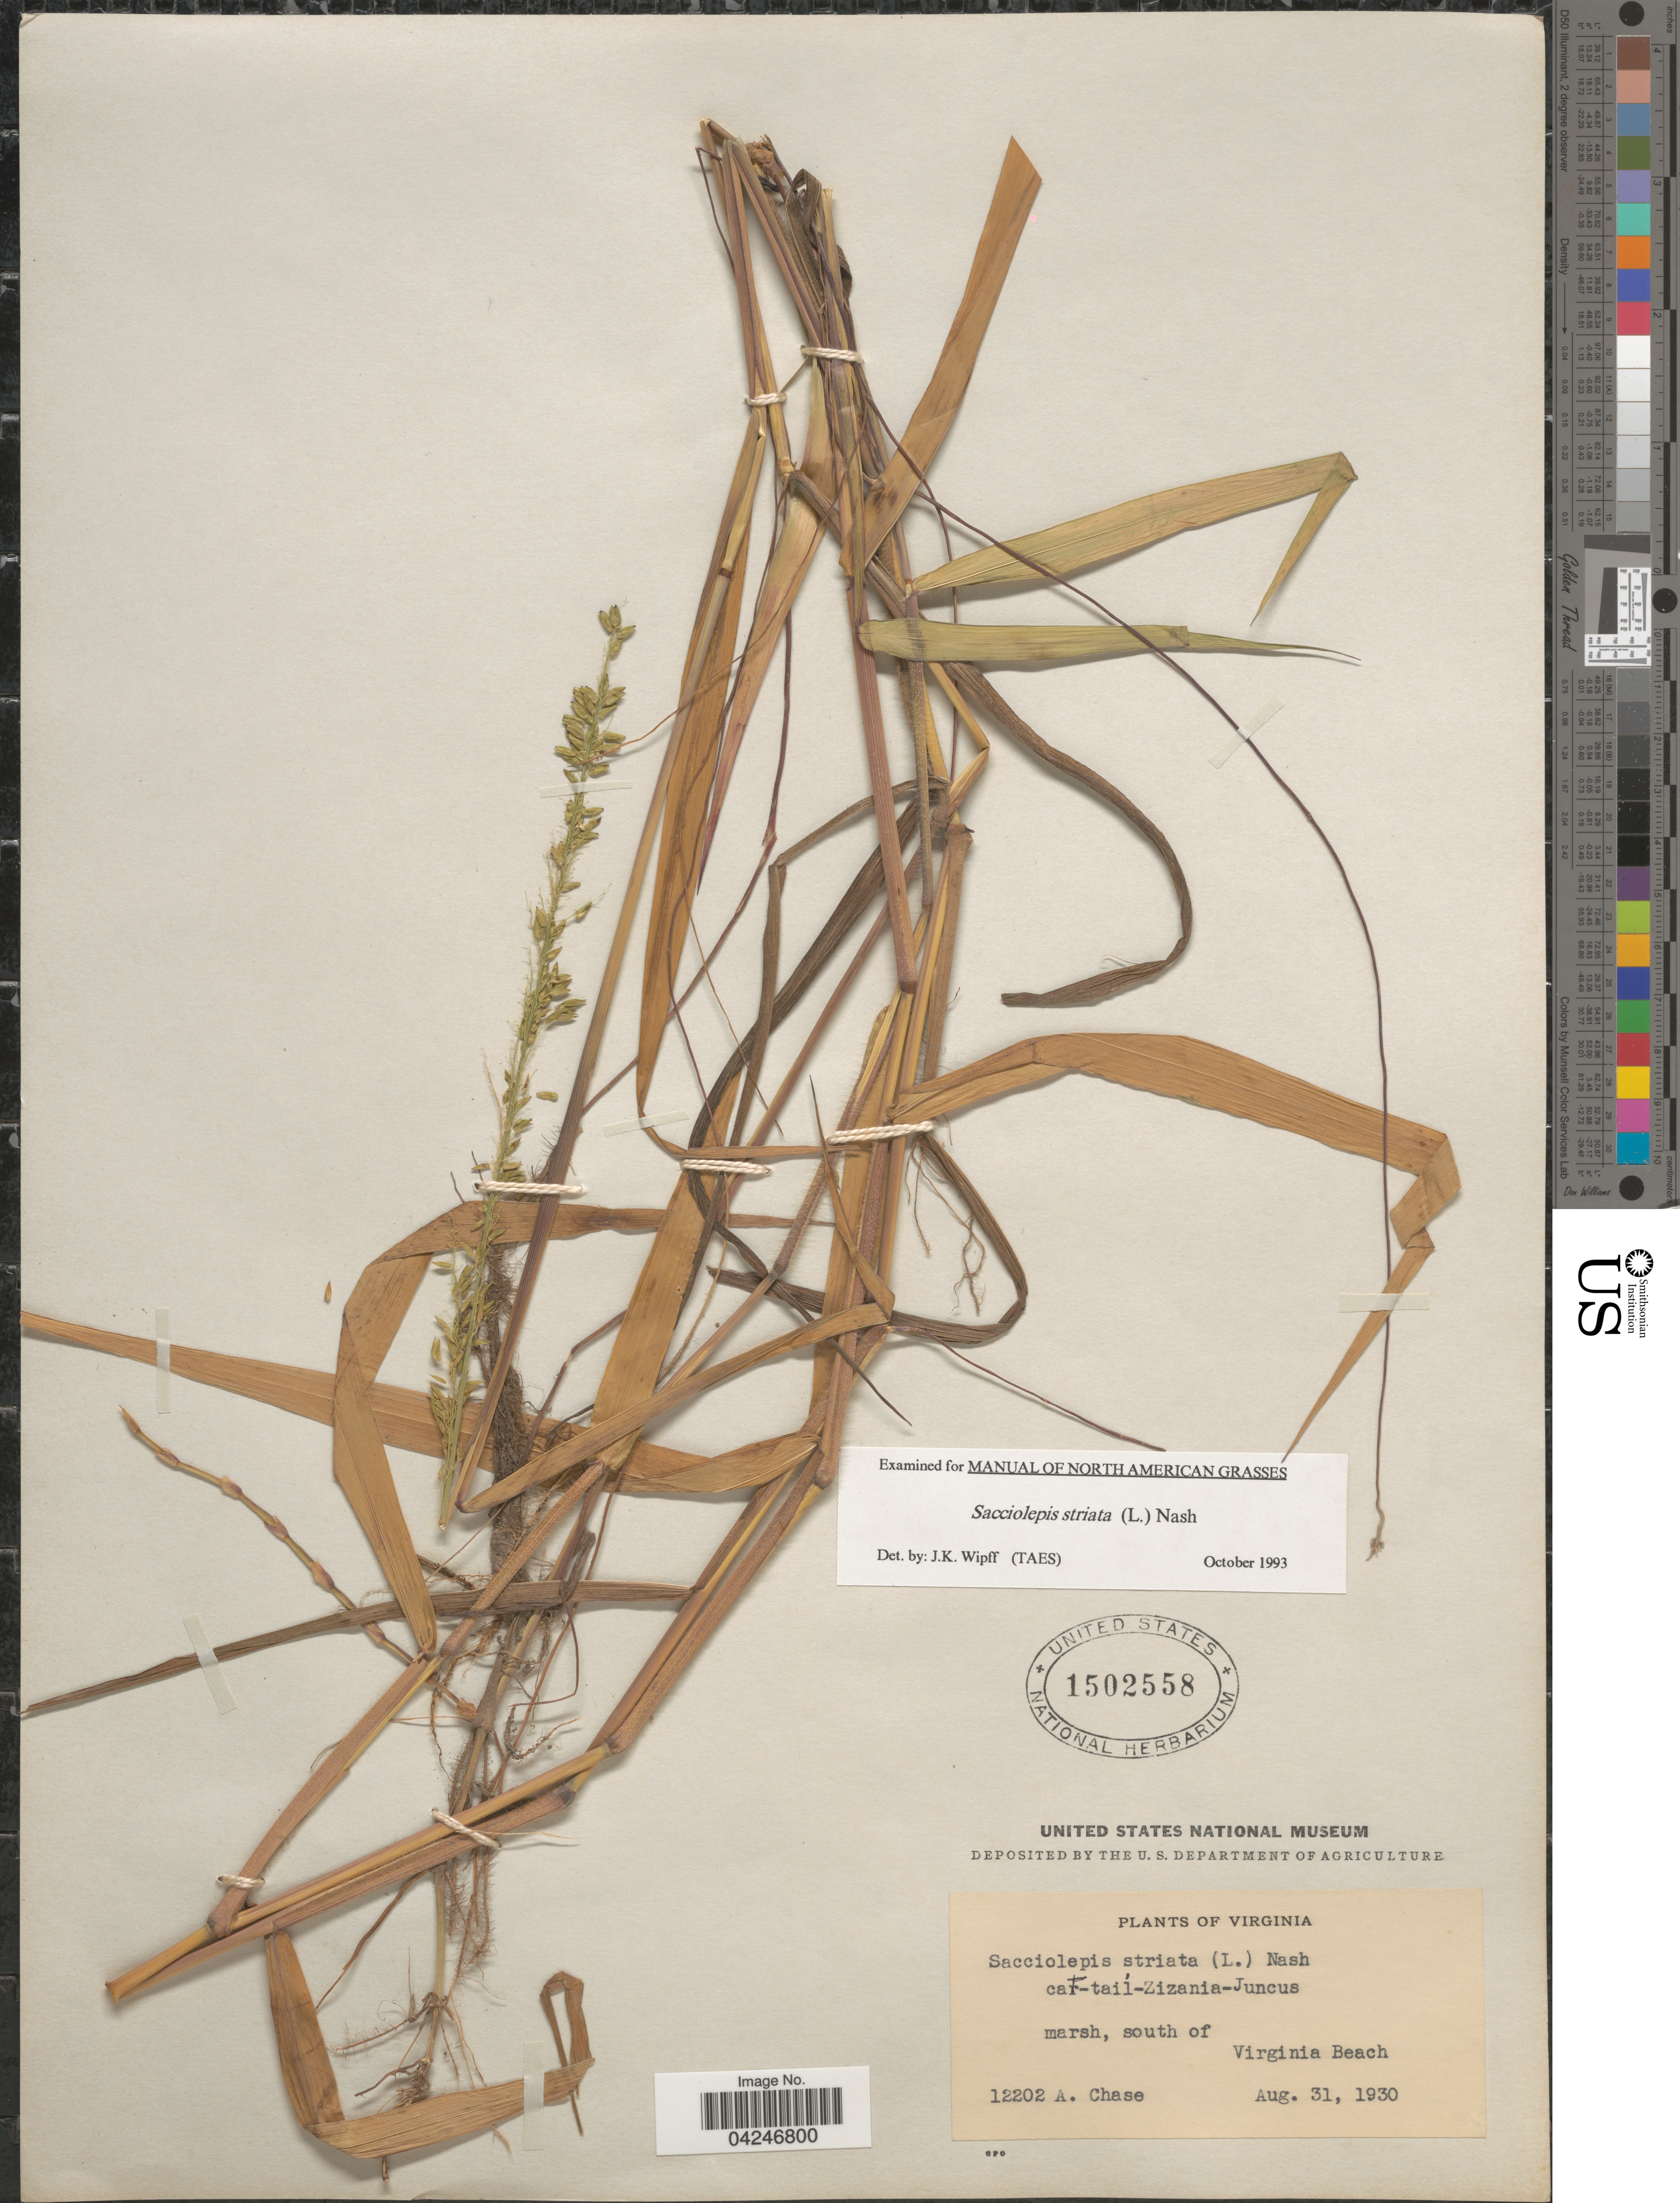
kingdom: Plantae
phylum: Tracheophyta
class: Liliopsida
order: Poales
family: Poaceae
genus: Sacciolepis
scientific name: Sacciolepis striata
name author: (L.) Nash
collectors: A. Chase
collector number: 12202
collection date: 1930-08-31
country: United States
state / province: Virginia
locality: Marsh, south of Virginia Beach.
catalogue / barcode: US 1502558